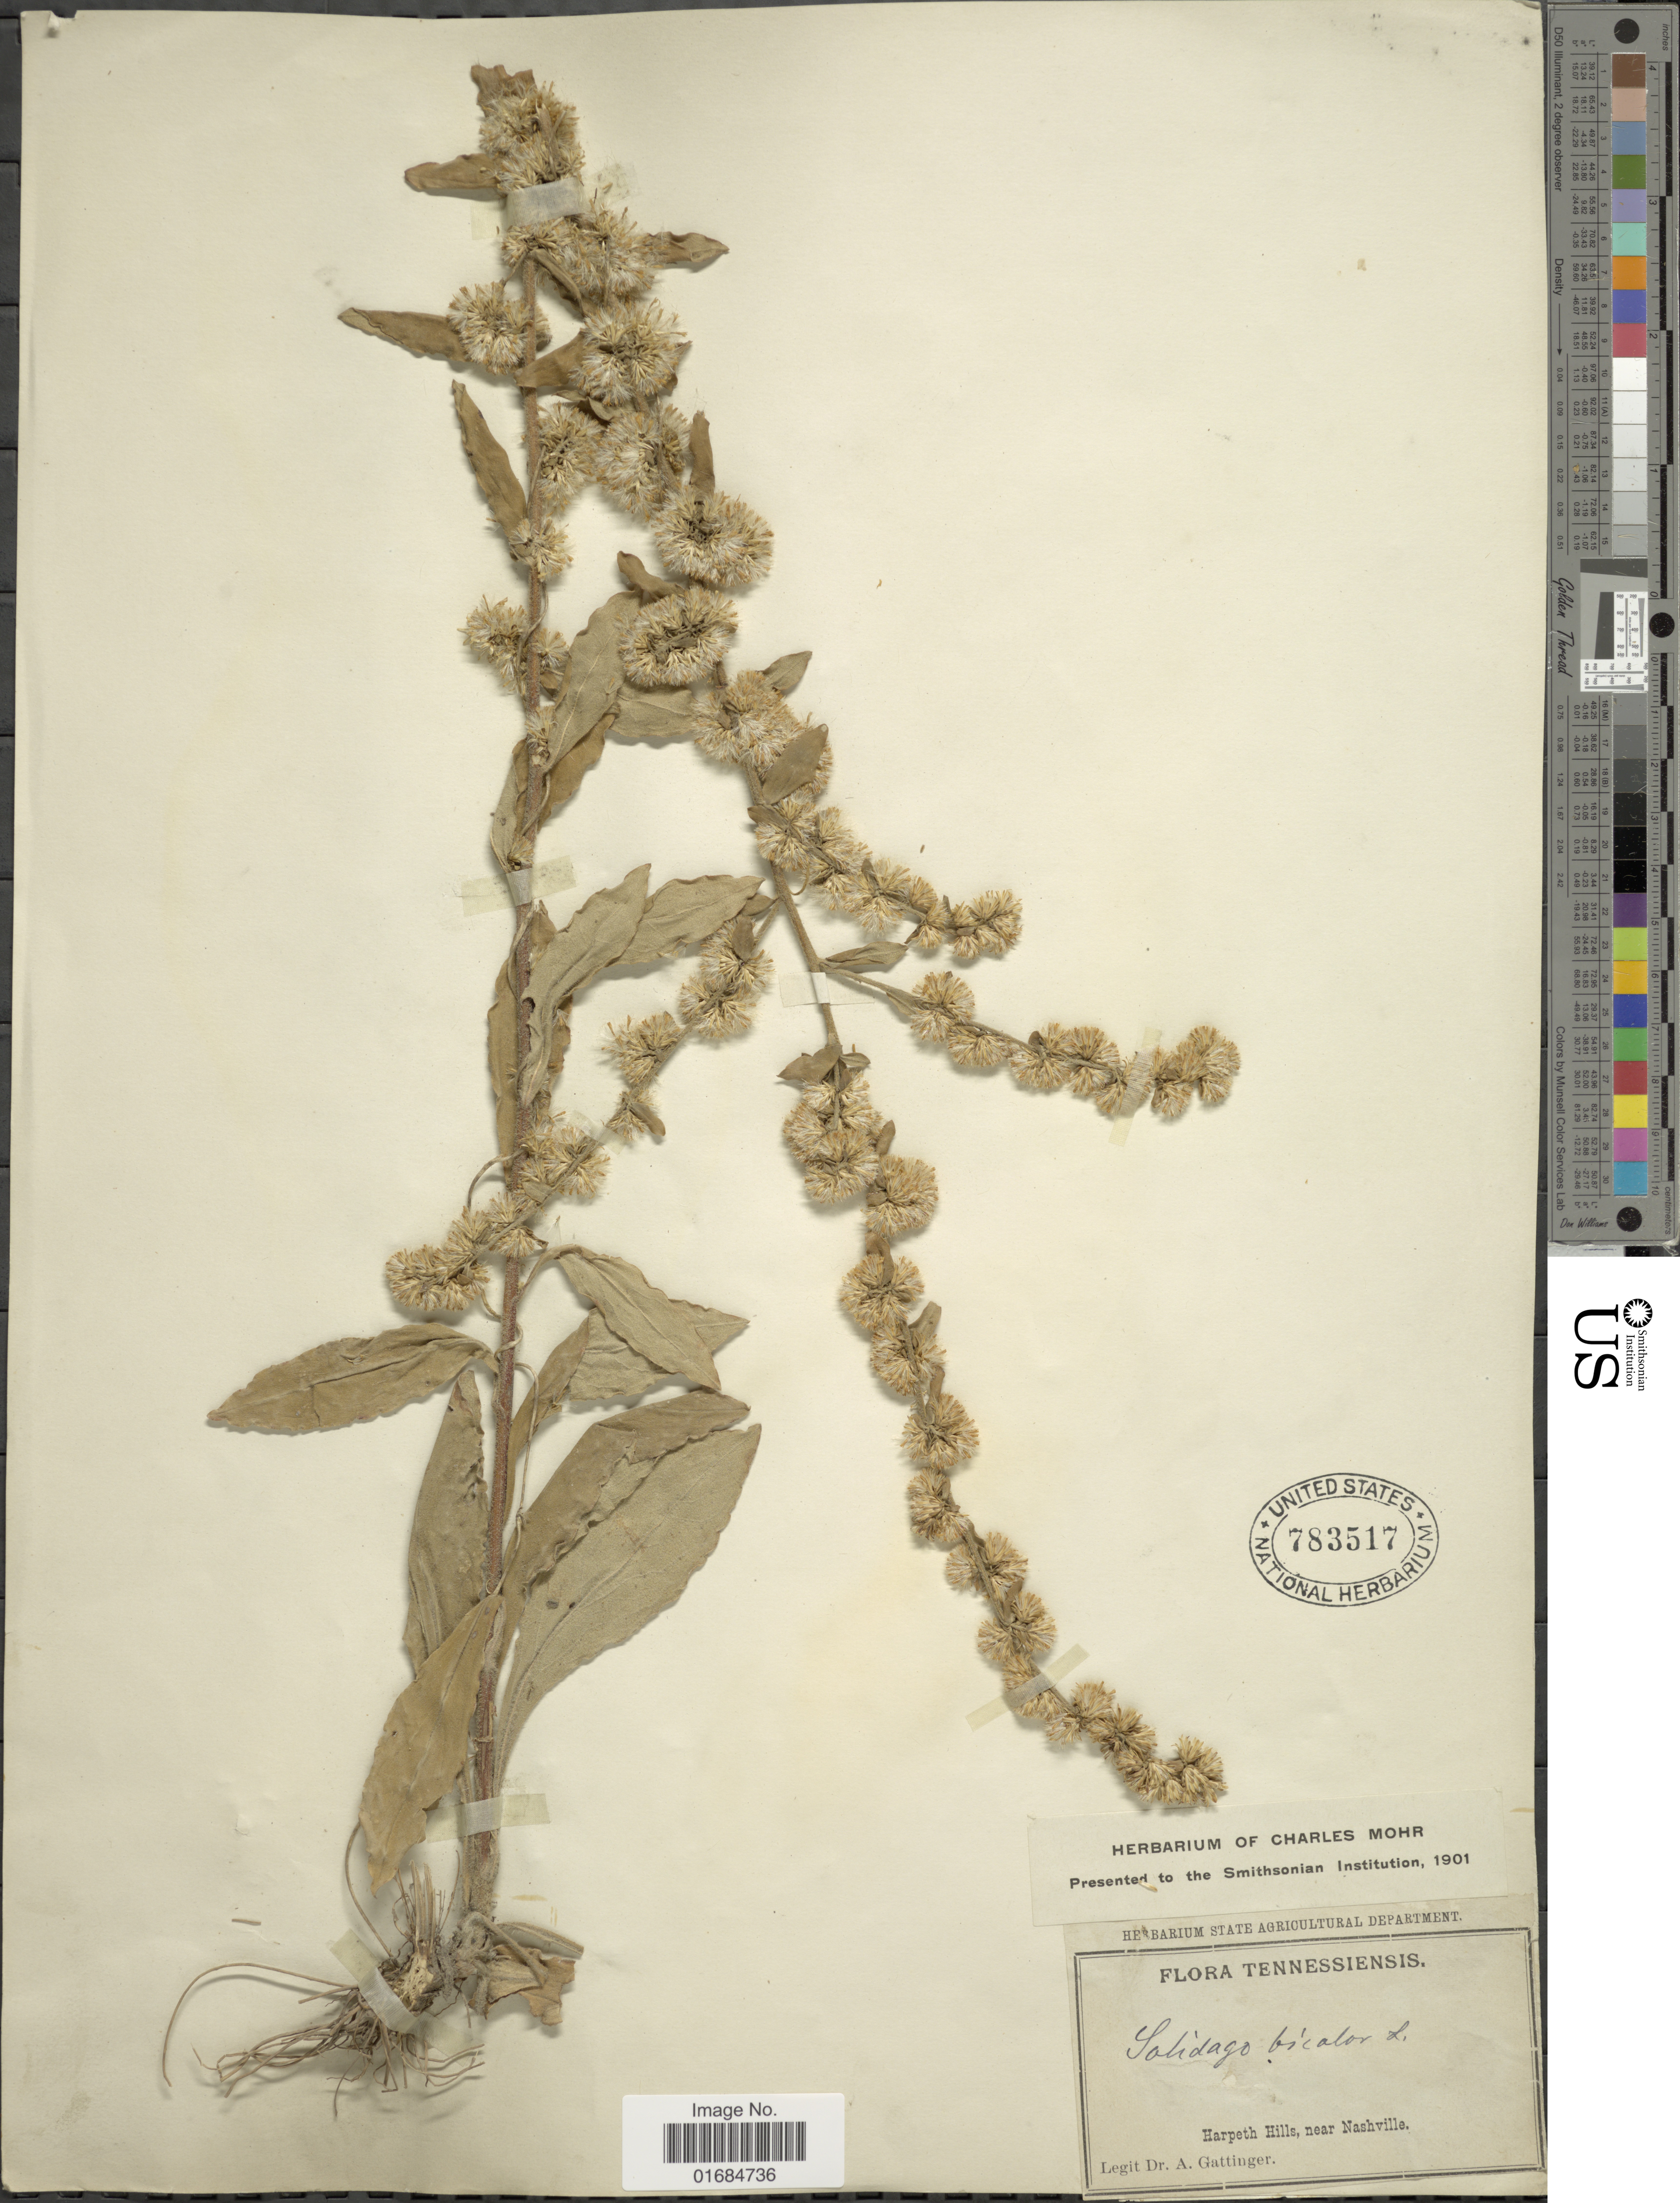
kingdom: Plantae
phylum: Tracheophyta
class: Magnoliopsida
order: Asterales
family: Asteraceae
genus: Solidago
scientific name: Solidago bicolor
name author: L.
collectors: A. Gattinger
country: United States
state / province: Tennessee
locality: Tennessiensis, Harpeth Hills, near Nashville.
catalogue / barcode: US 783517